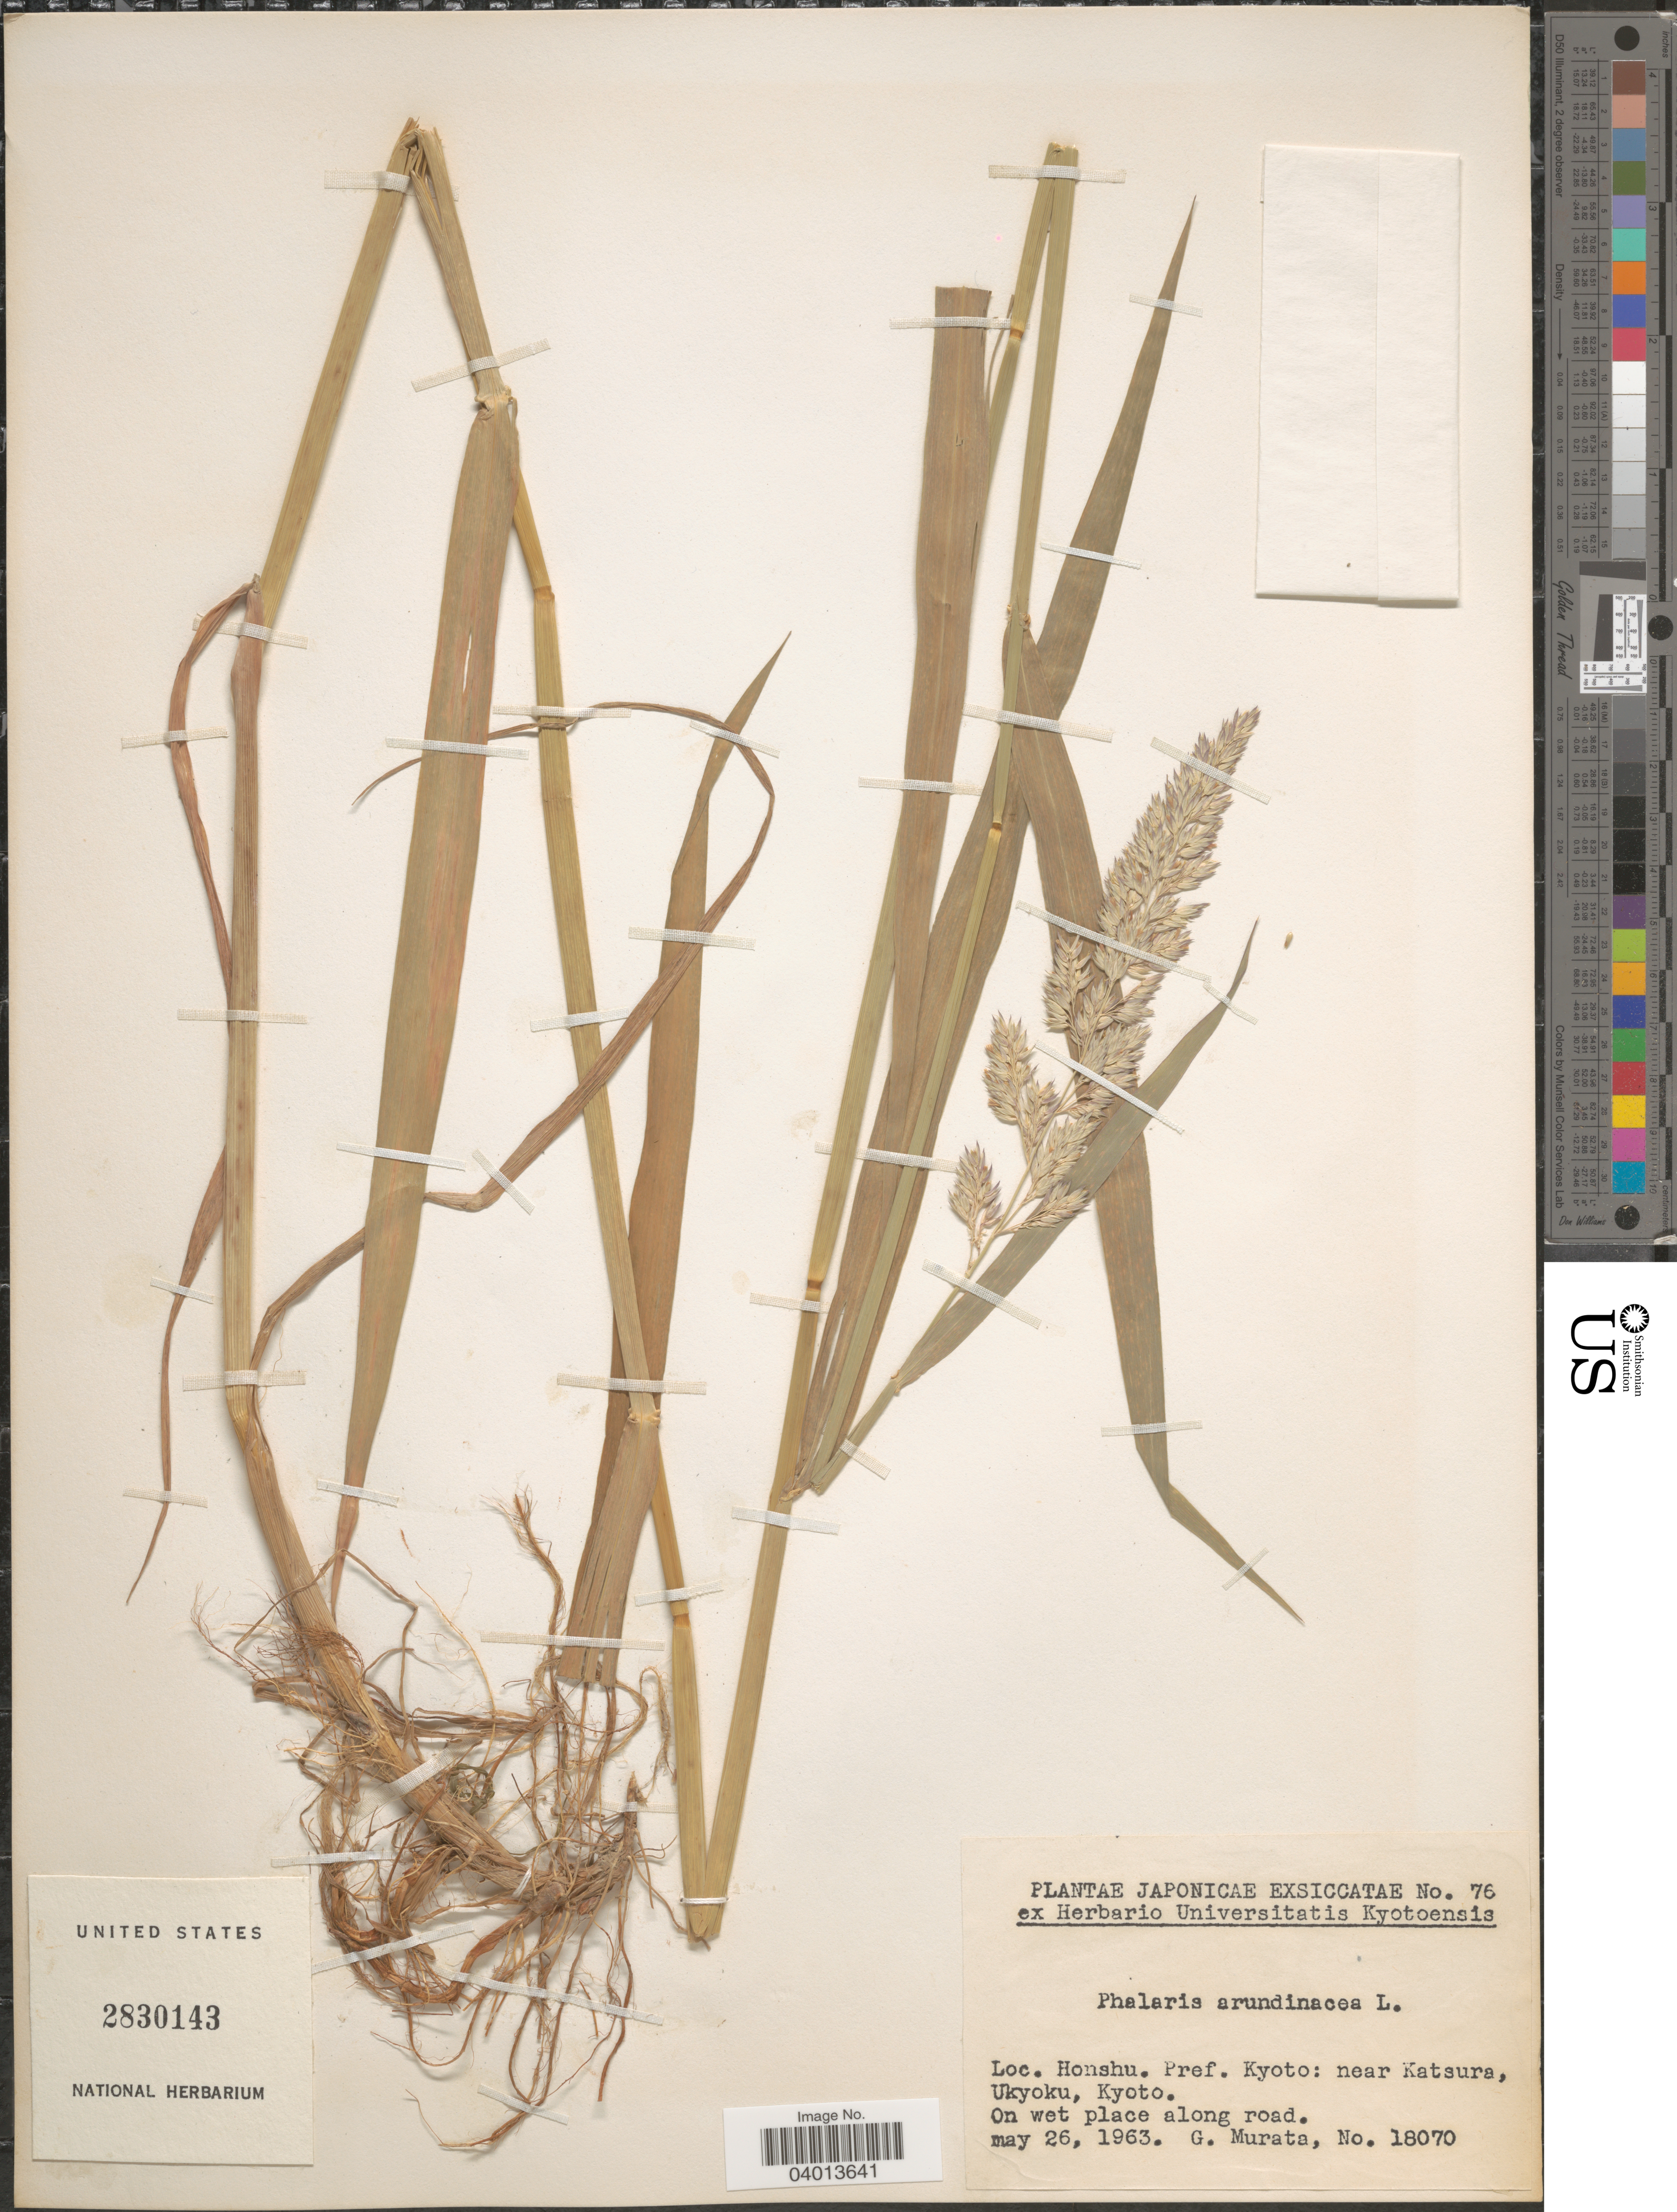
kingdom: Plantae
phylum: Tracheophyta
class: Liliopsida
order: Poales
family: Poaceae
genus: Phalaris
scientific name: Phalaris arundinacea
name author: L.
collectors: G. Murata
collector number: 18070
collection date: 1963-05-26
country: Japan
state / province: Kyoto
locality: Honshu. Pref. Kyoto: near Katsura, Ukyoku.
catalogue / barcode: US 2830143